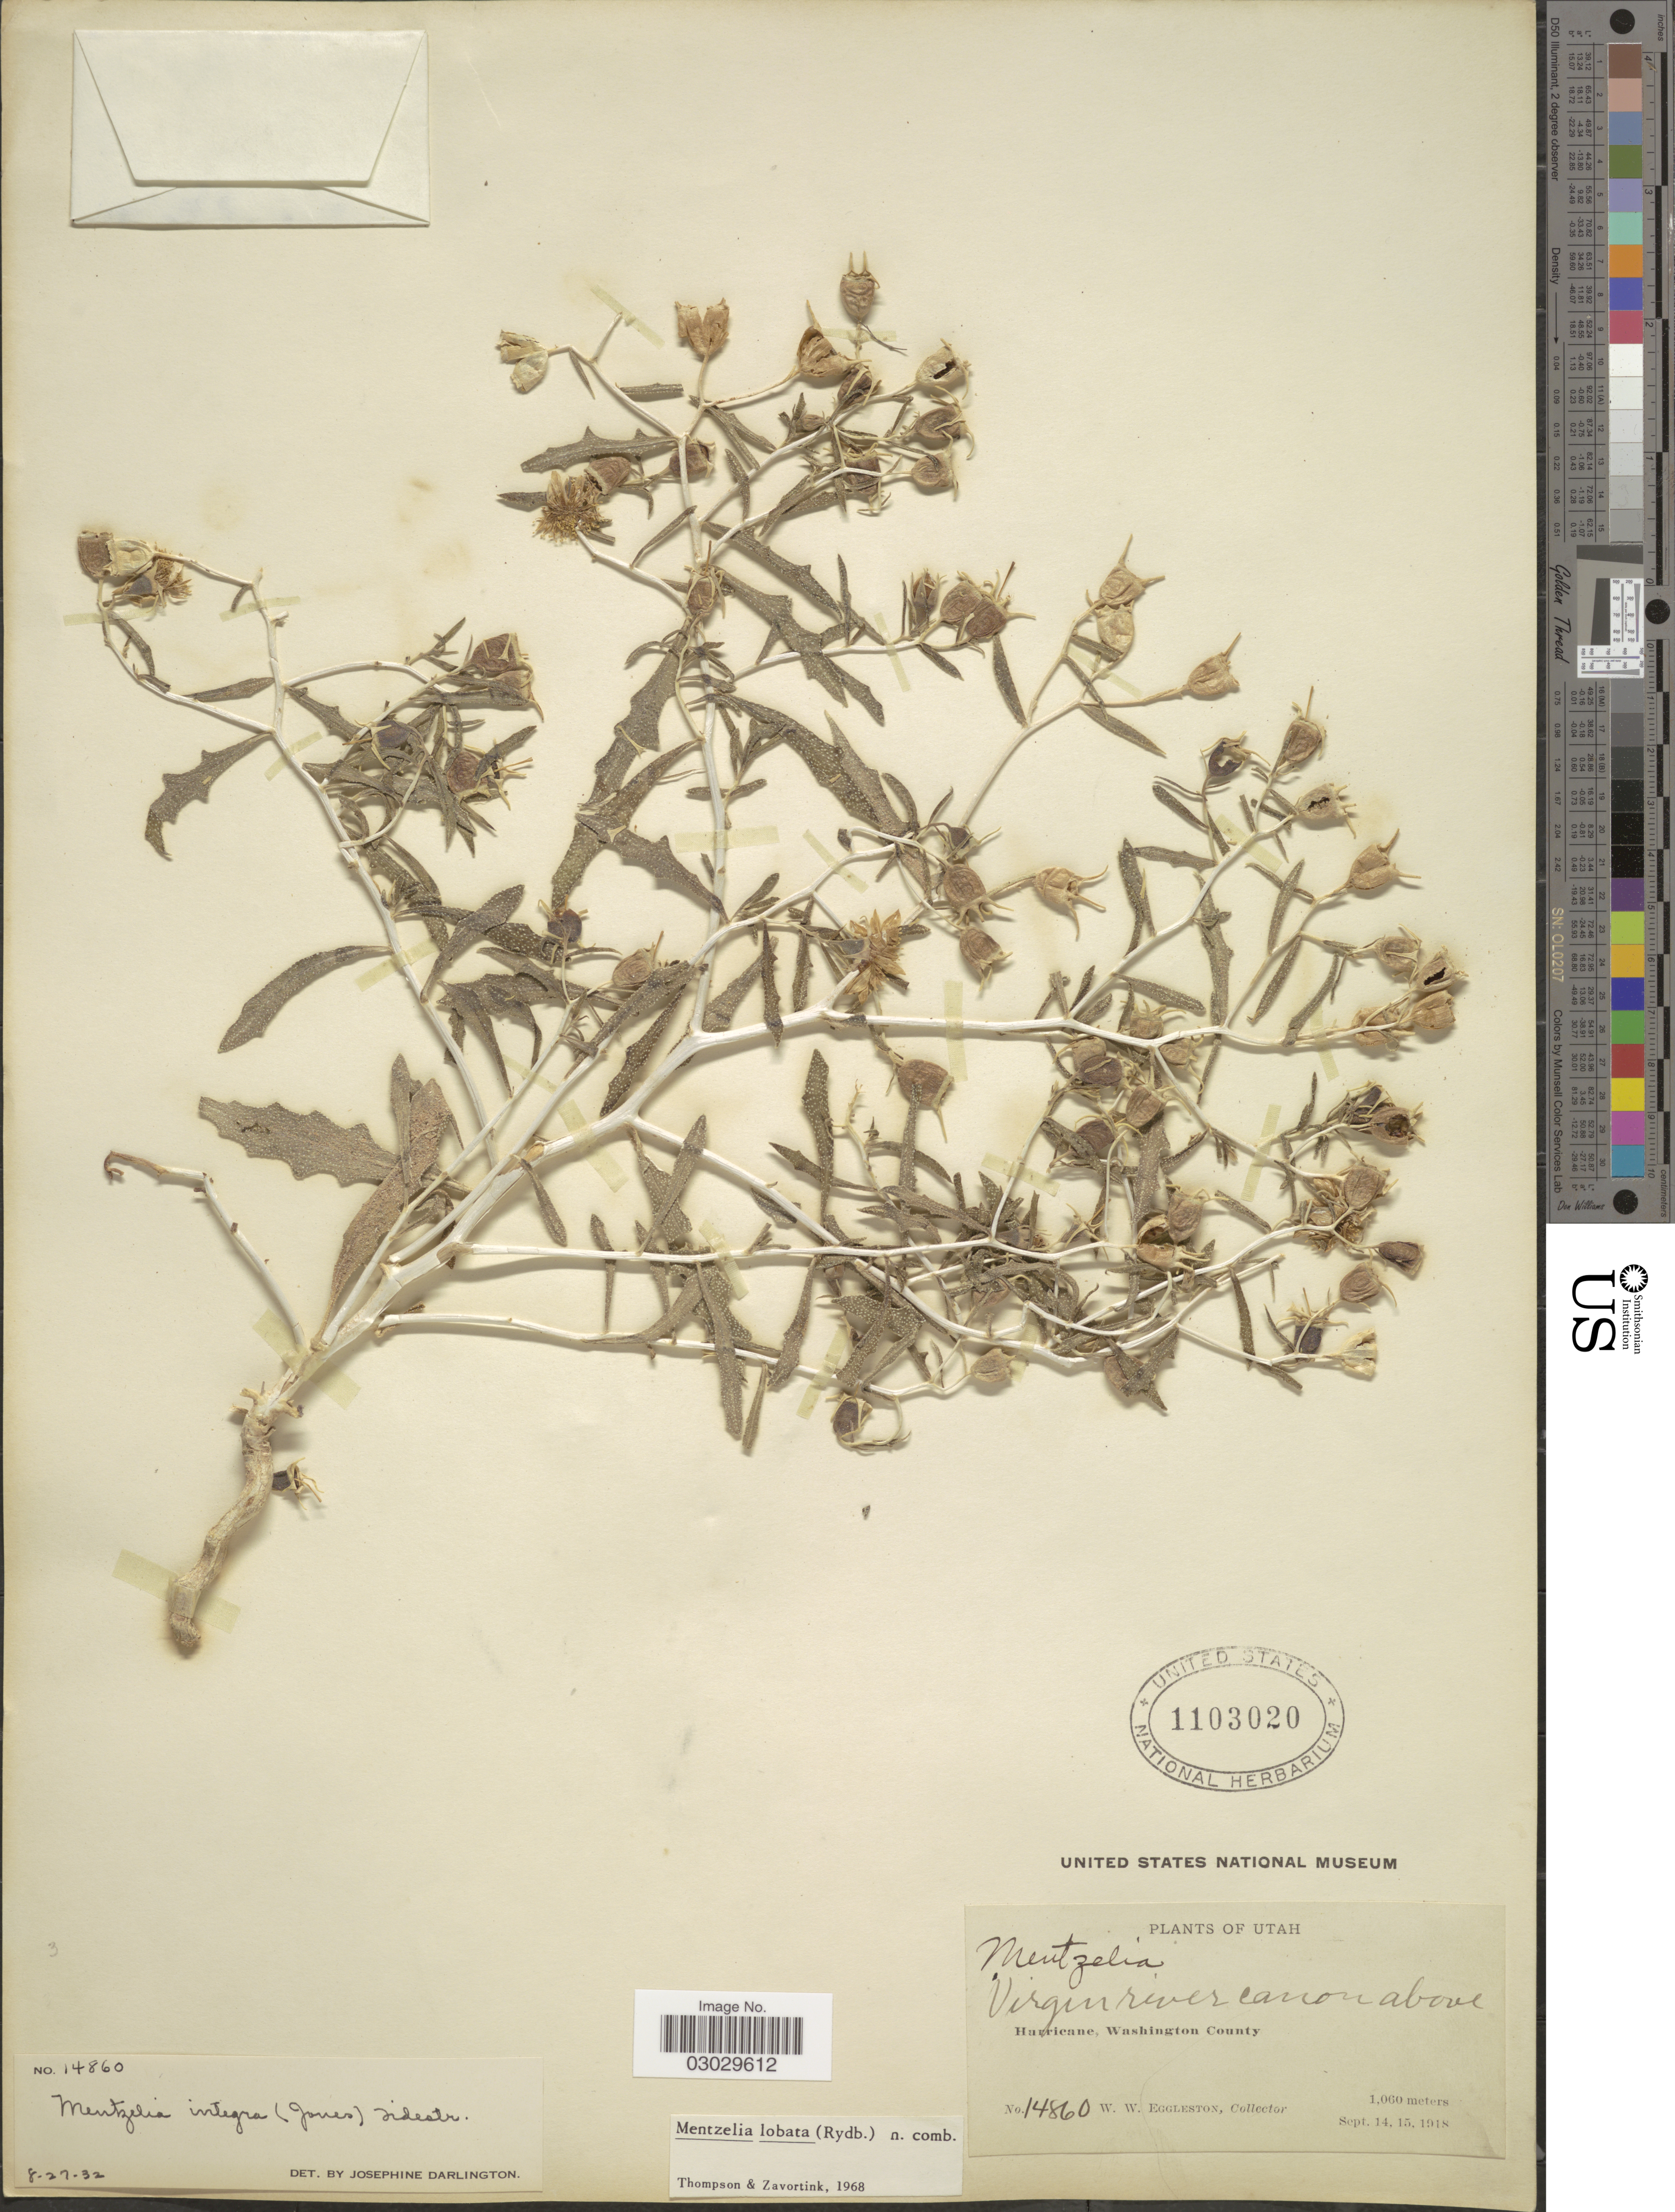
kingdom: Plantae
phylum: Tracheophyta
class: Magnoliopsida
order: Cornales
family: Loasaceae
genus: Mentzelia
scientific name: Mentzelia integra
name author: (M.E. Jones) Tidestr.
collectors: W. W. Eggleston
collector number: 14860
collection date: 1918-09-14/1918-09-15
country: United States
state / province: Utah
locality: Virgin river canon above Hurricane, Washington County.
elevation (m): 1060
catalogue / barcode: US 1103020